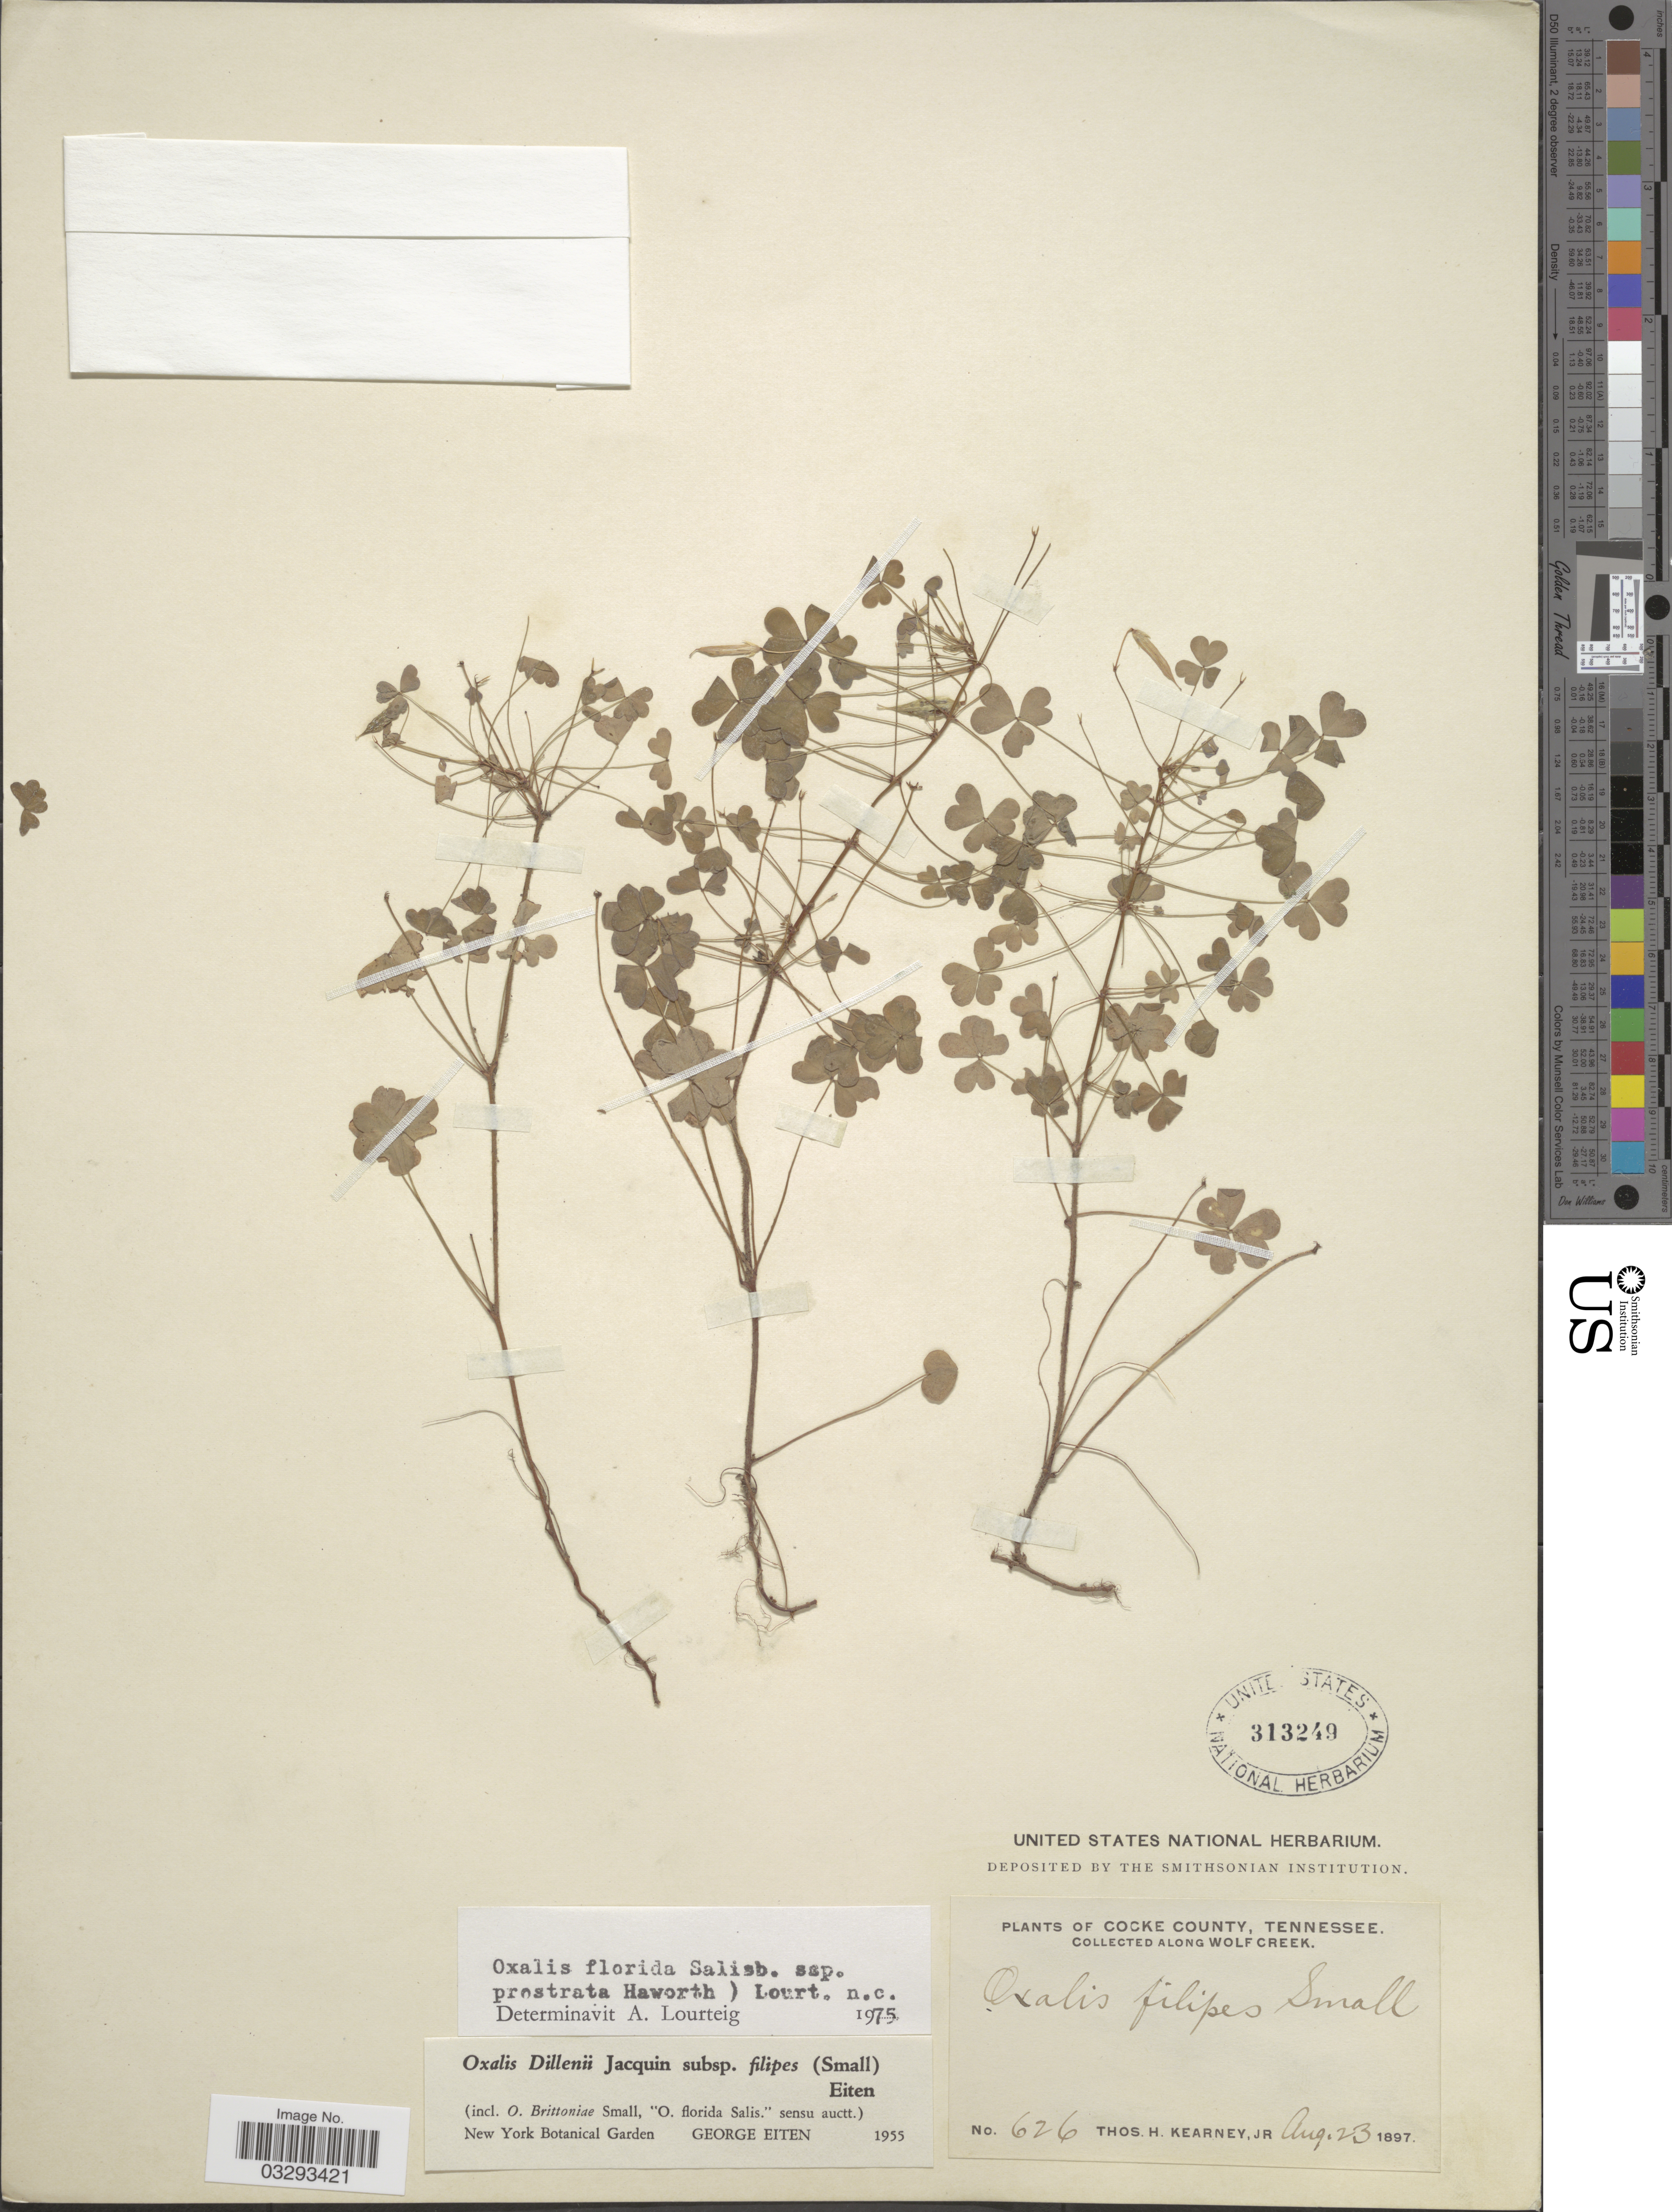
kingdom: Plantae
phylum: Tracheophyta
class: Magnoliopsida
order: Oxalidales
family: Oxalidaceae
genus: Oxalis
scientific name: Oxalis florida subsp. prostrata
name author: (Haw.) Lourteig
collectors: T. H. Kearney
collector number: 626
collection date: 1897-08-23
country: United States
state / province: Tennessee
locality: Cocke County. Along Wolf Creek.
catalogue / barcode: US 313249